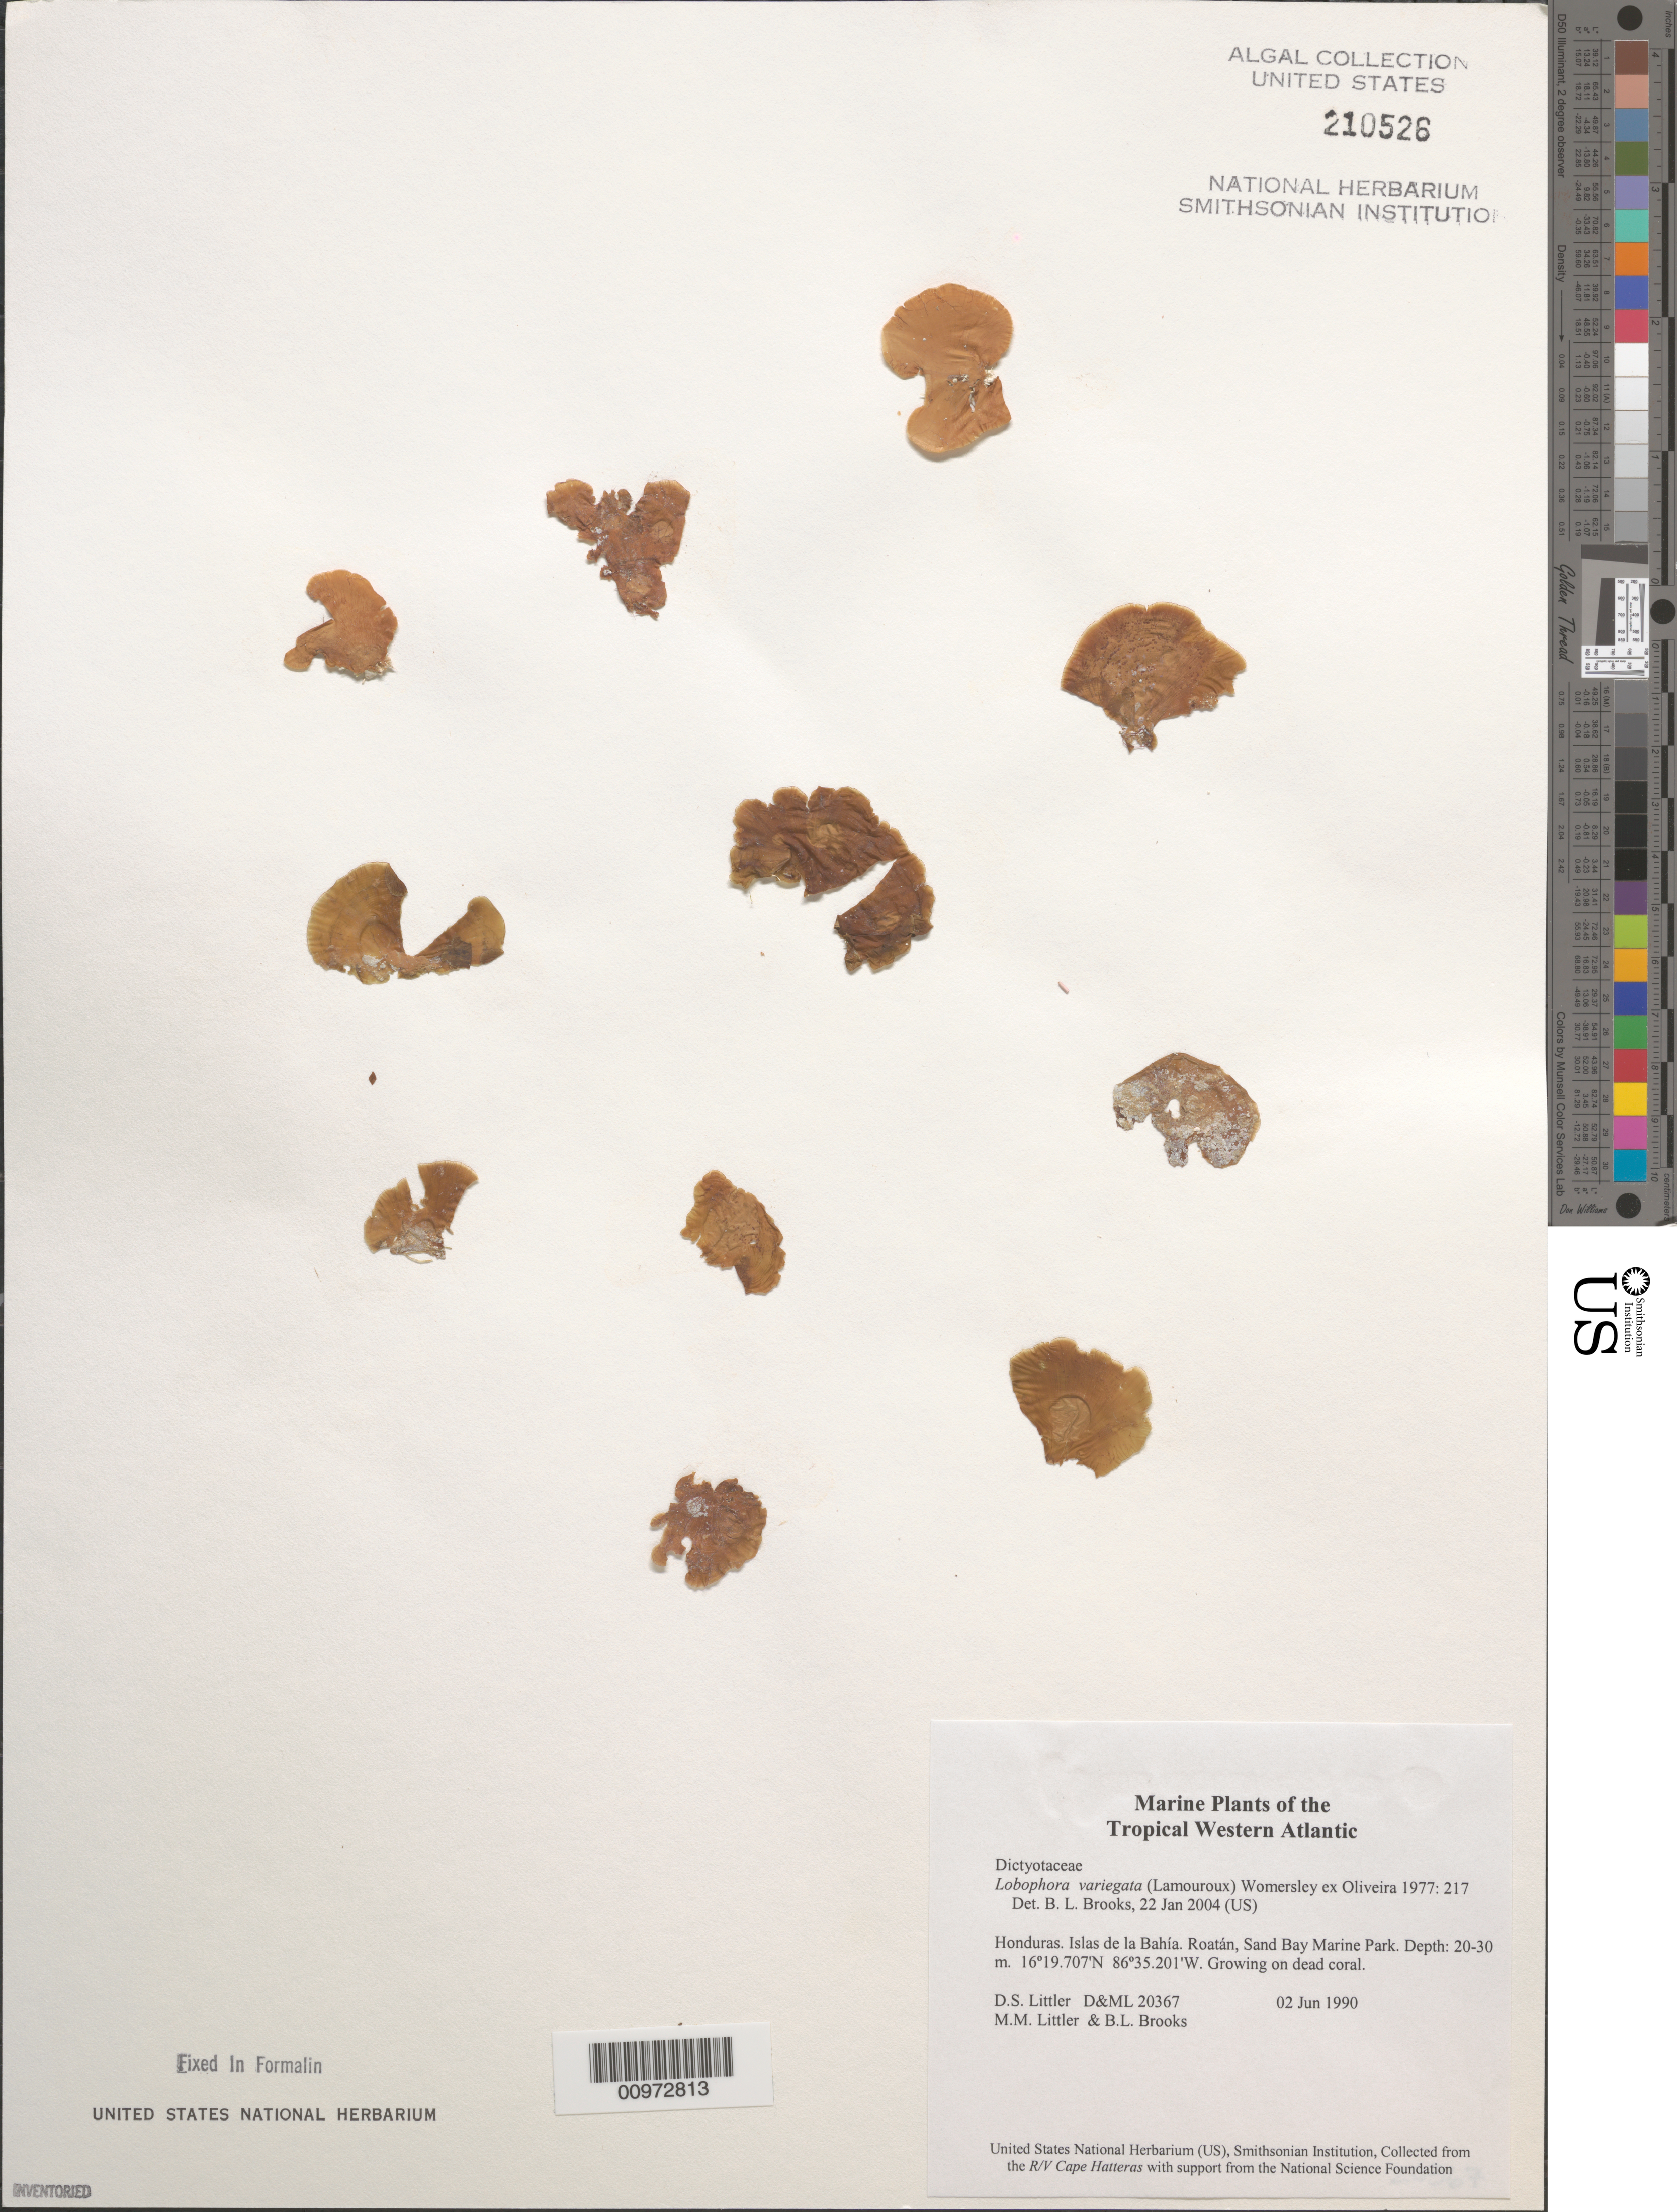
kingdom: Chromista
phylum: Ochrophyta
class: Phaeophyceae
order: Dictyotales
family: Dictyotaceae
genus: Lobophora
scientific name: Lobophora variegata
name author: (J.V.Lamouroux) Womersley & E.C. Oliveira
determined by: Brooks, B. L., (BOT), Smithsonian Institution - National Museum of Natural History (UNITED STATES)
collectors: D. S. Littler, M. M. Littler & B. Brooks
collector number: D&ML 20367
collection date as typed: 02 Jun 1990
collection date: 1990-06-02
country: Honduras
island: Roatan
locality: Sand Bay Marine Park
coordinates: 16 19.707'N, 86 35.201'W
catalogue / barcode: US 210526